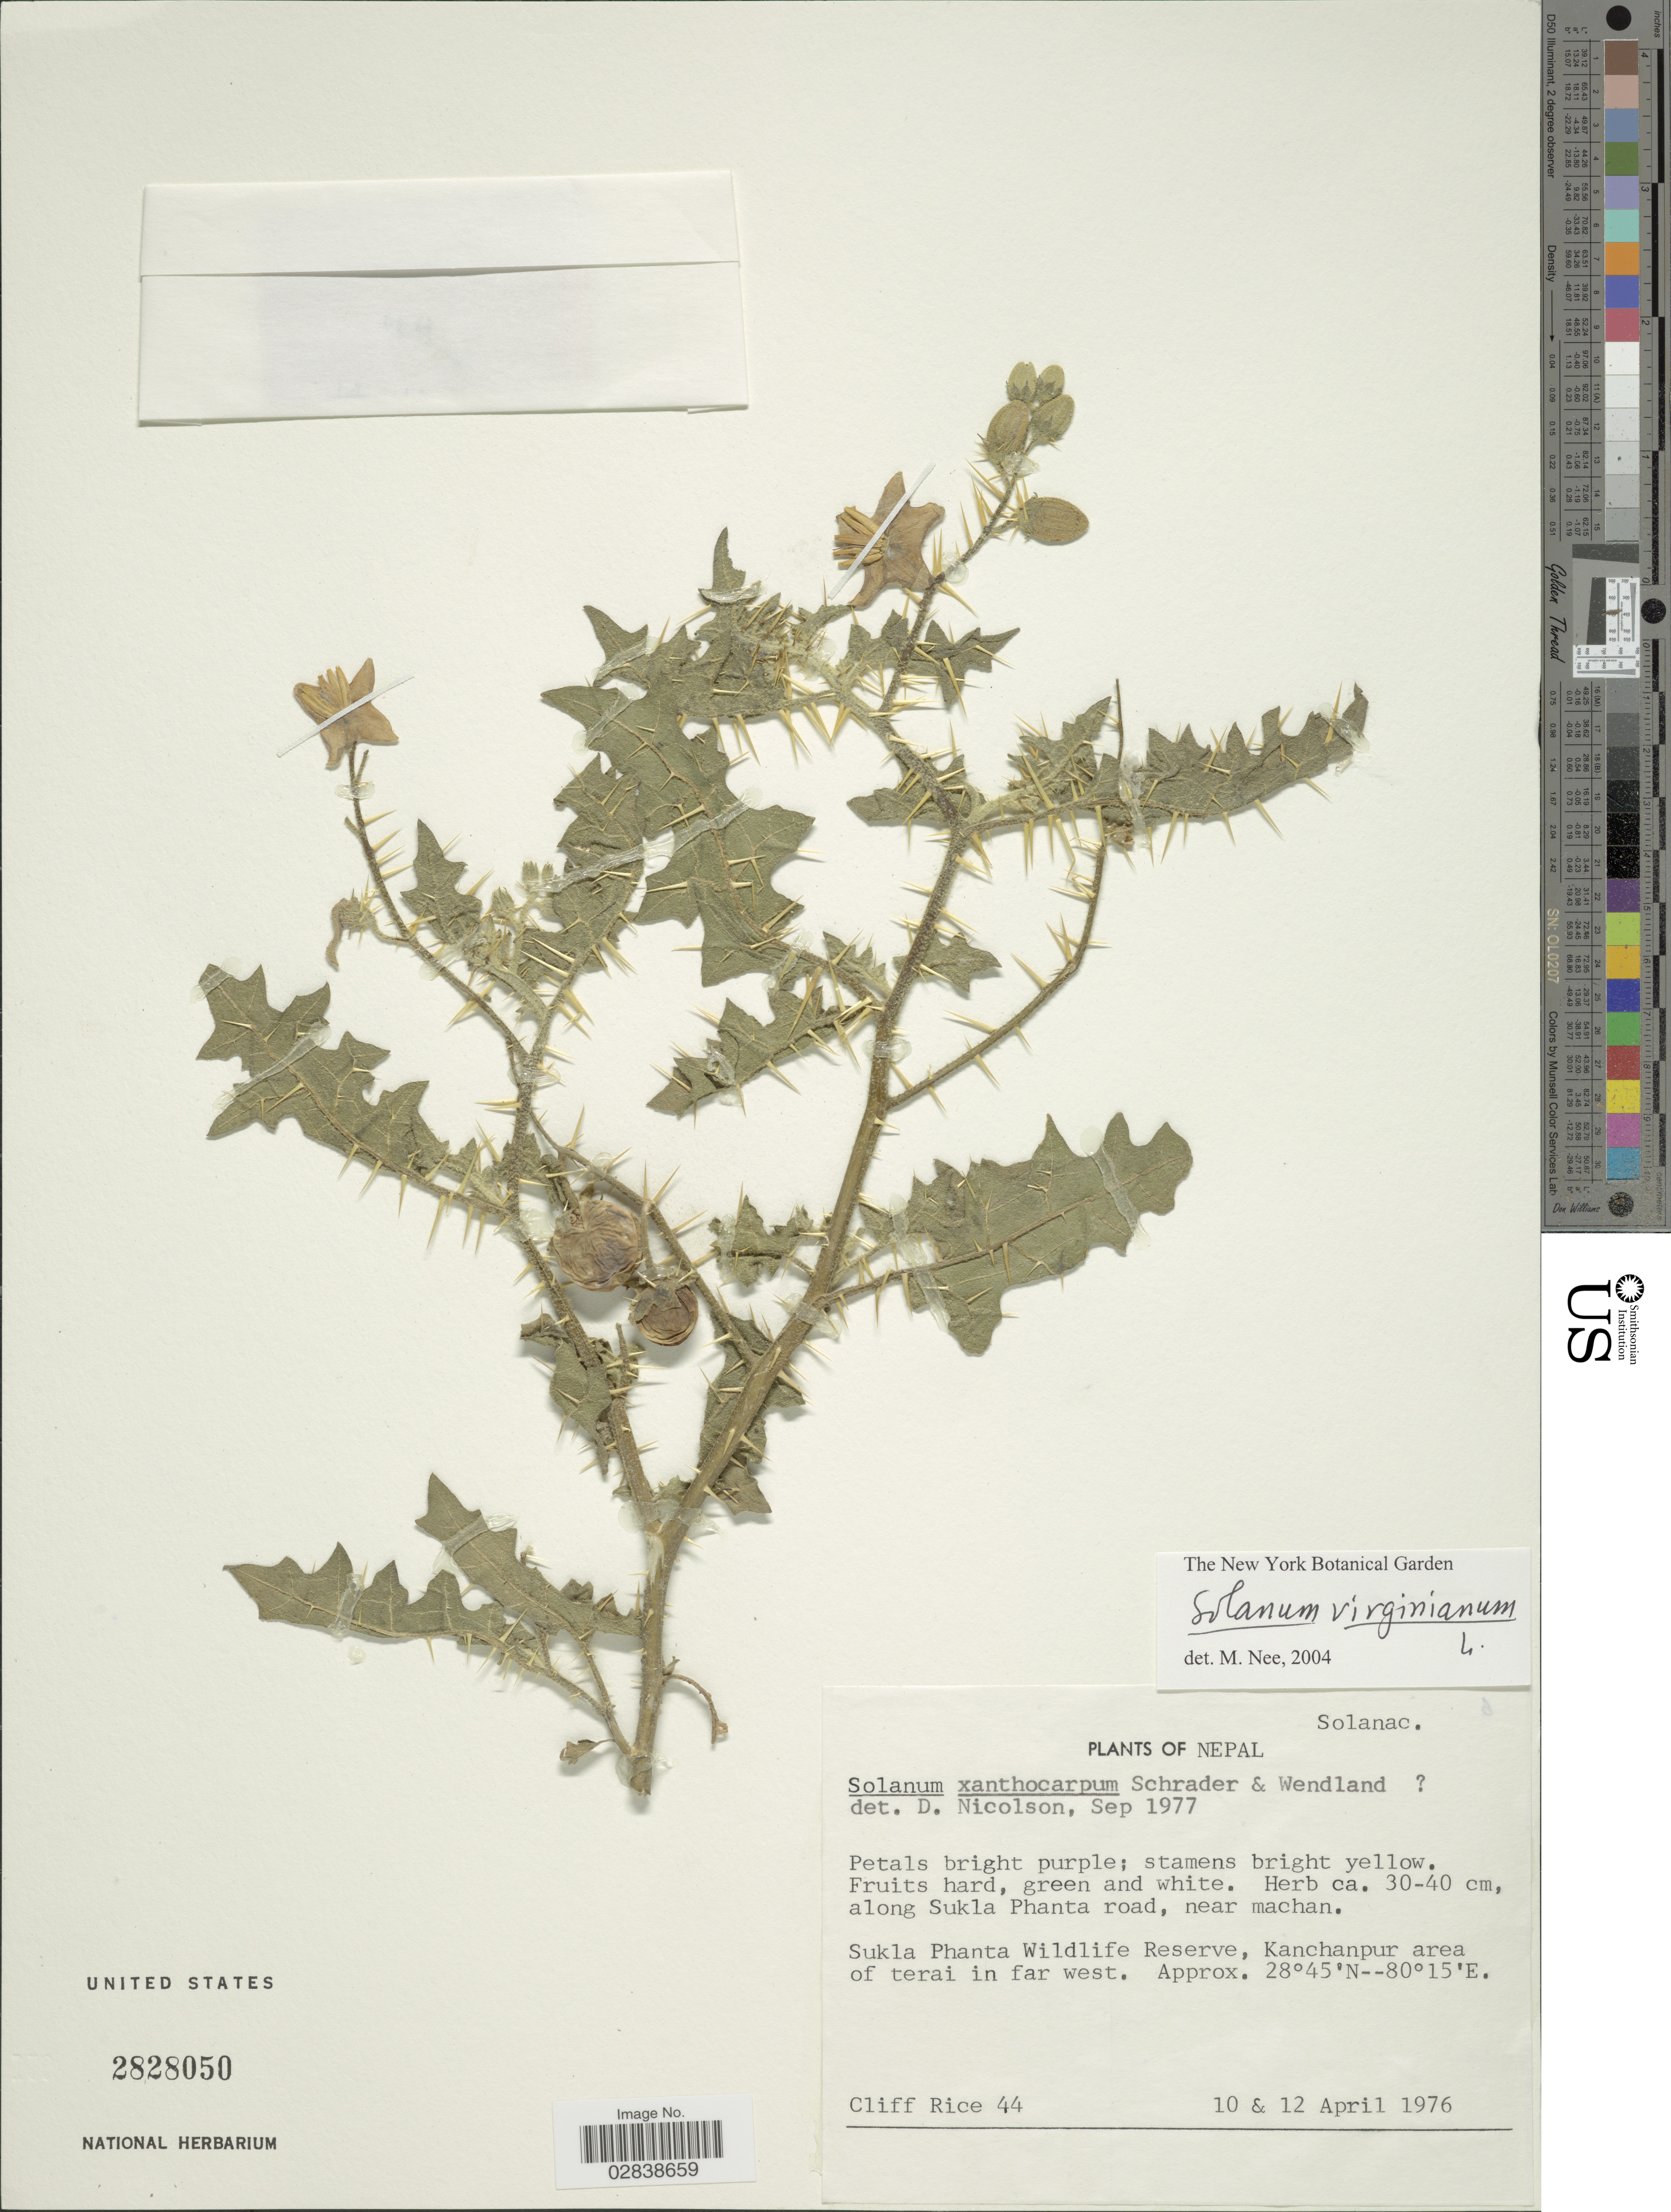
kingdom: Plantae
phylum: Tracheophyta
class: Magnoliopsida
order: Solanales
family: Solanaceae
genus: Solanum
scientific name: Solanum virginianum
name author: L.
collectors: C. Rice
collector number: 44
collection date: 1976-04-10/1976-04-12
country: Nepal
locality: Sukla Phanta Wildlife Reserve, Kanchanpur area of terai in far west.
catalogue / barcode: US 2828050